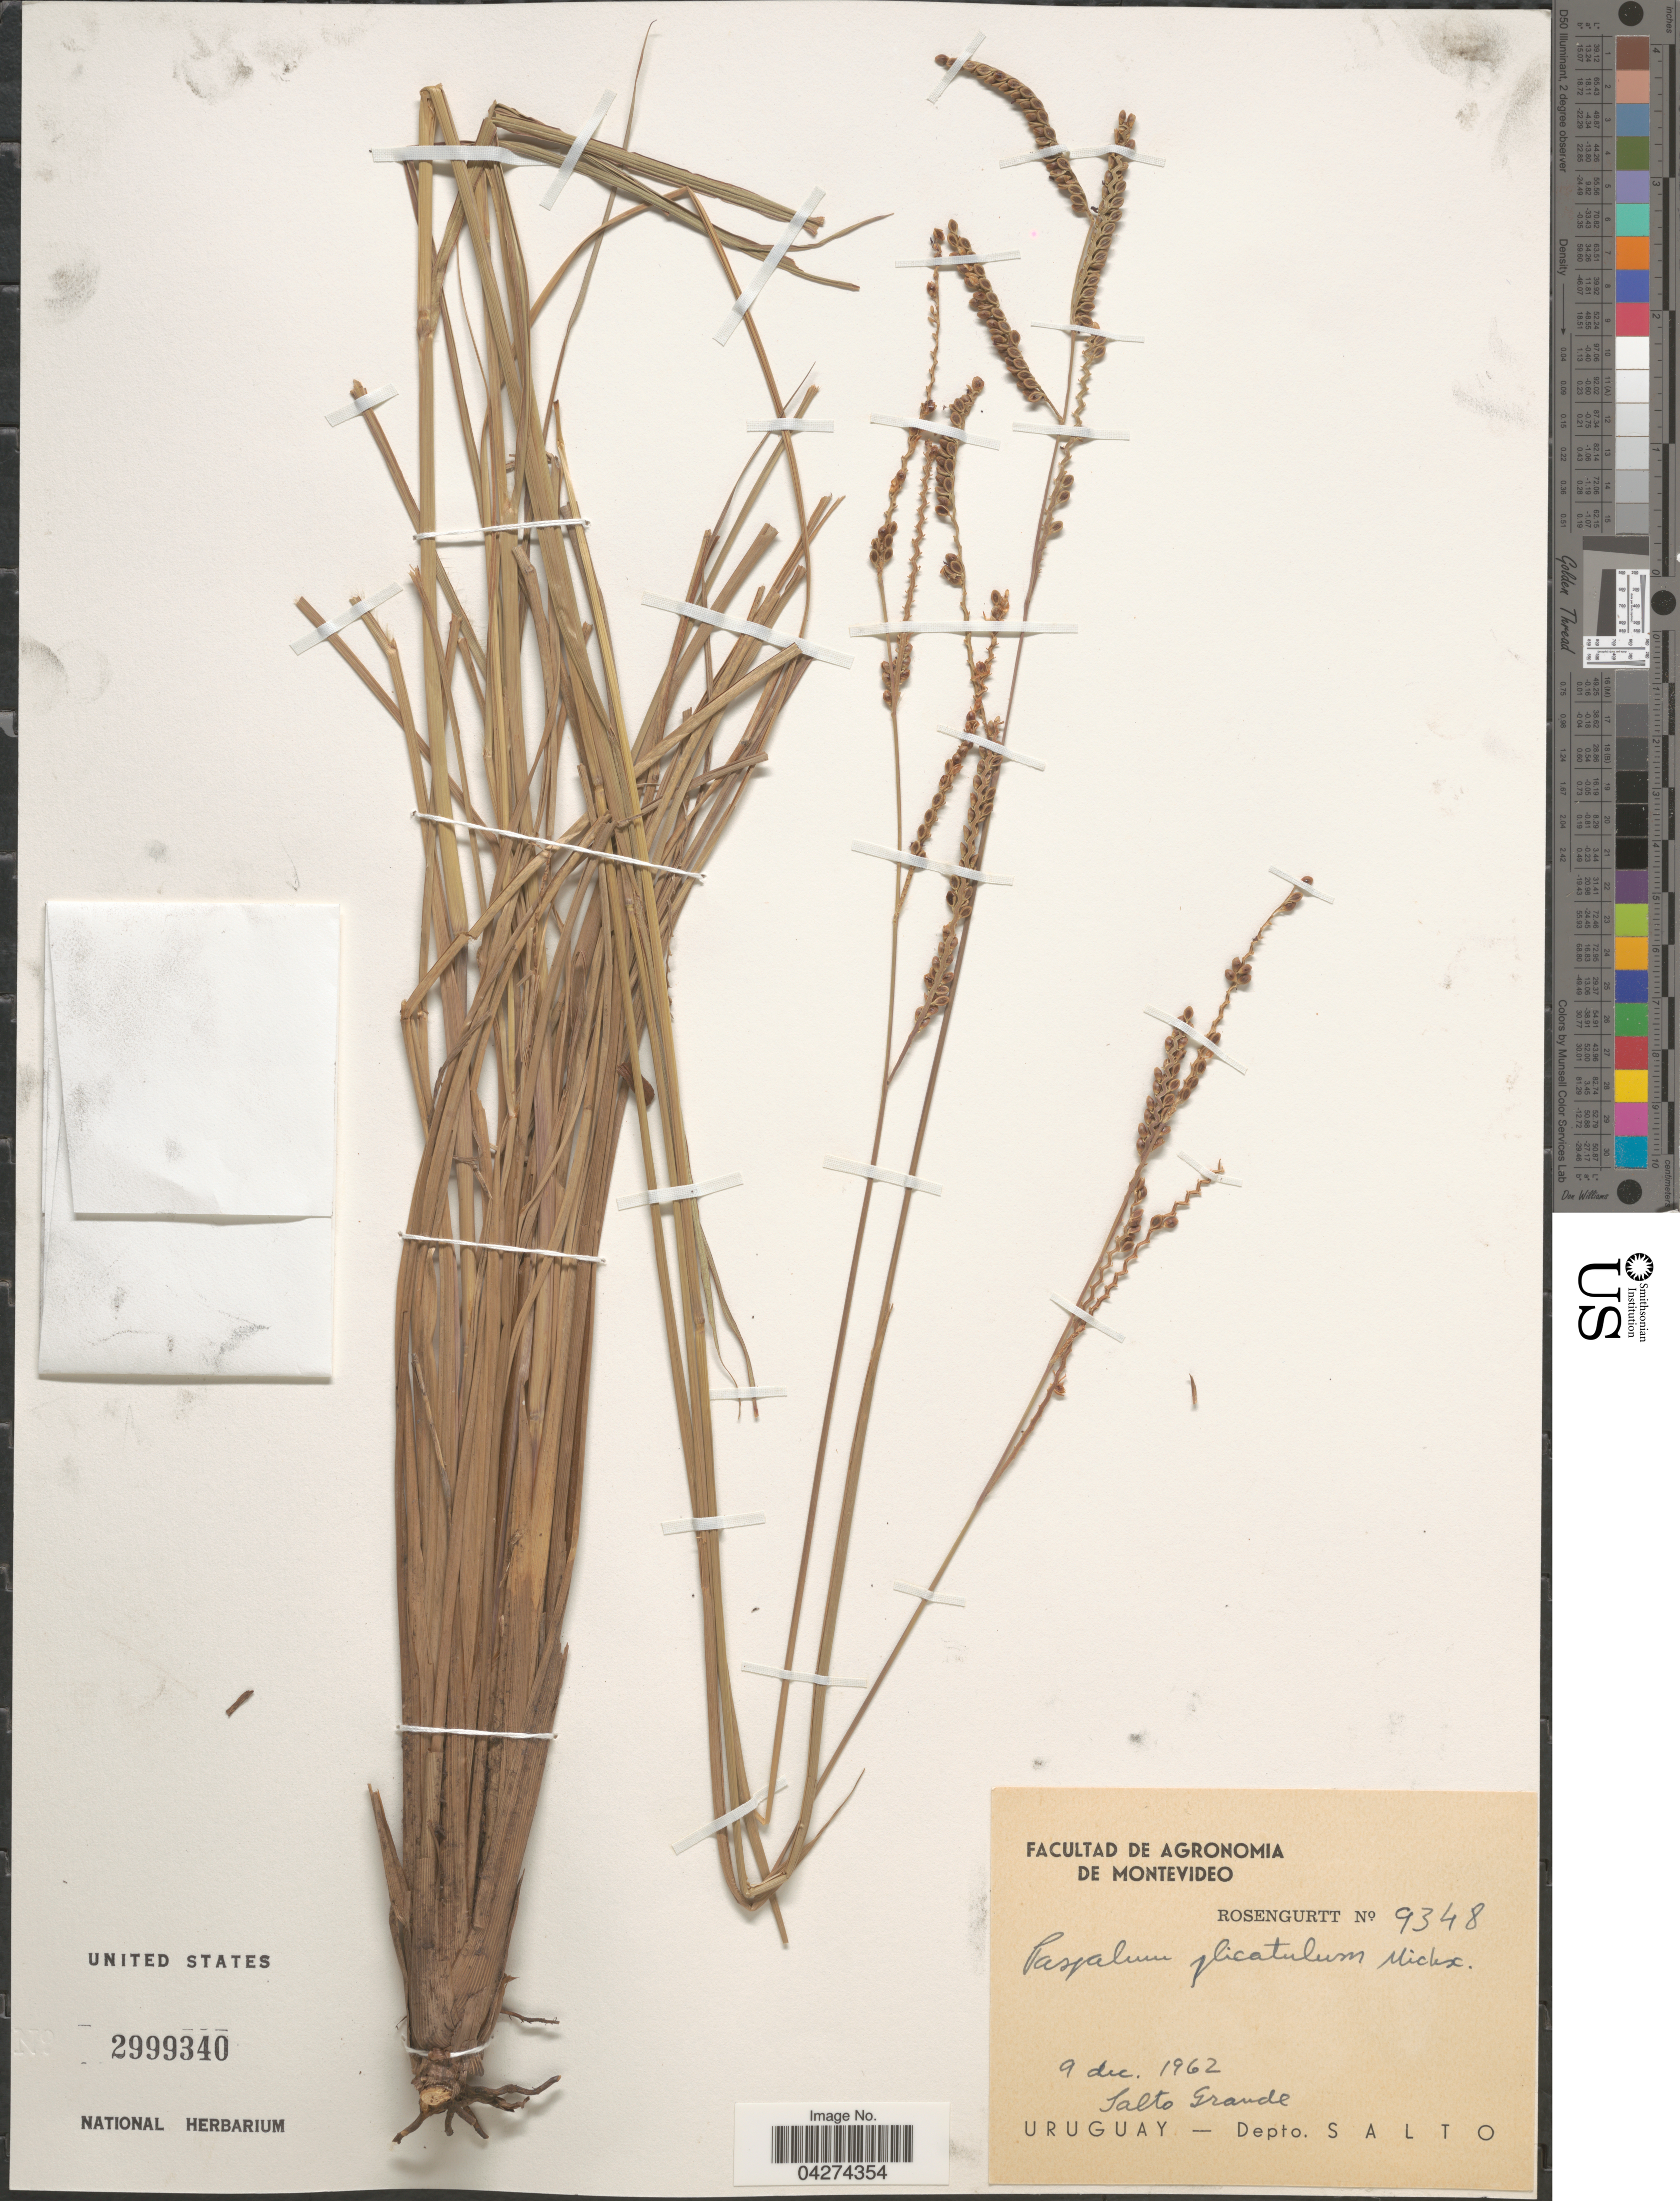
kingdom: Plantae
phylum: Tracheophyta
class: Liliopsida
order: Poales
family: Poaceae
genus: Paspalum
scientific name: Paspalum plicatulum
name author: Michx.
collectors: Rosengurtt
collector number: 9348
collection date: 1962-12-09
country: Uruguay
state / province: Salto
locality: Salto Grande. Depto. Salto.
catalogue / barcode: US 2999340